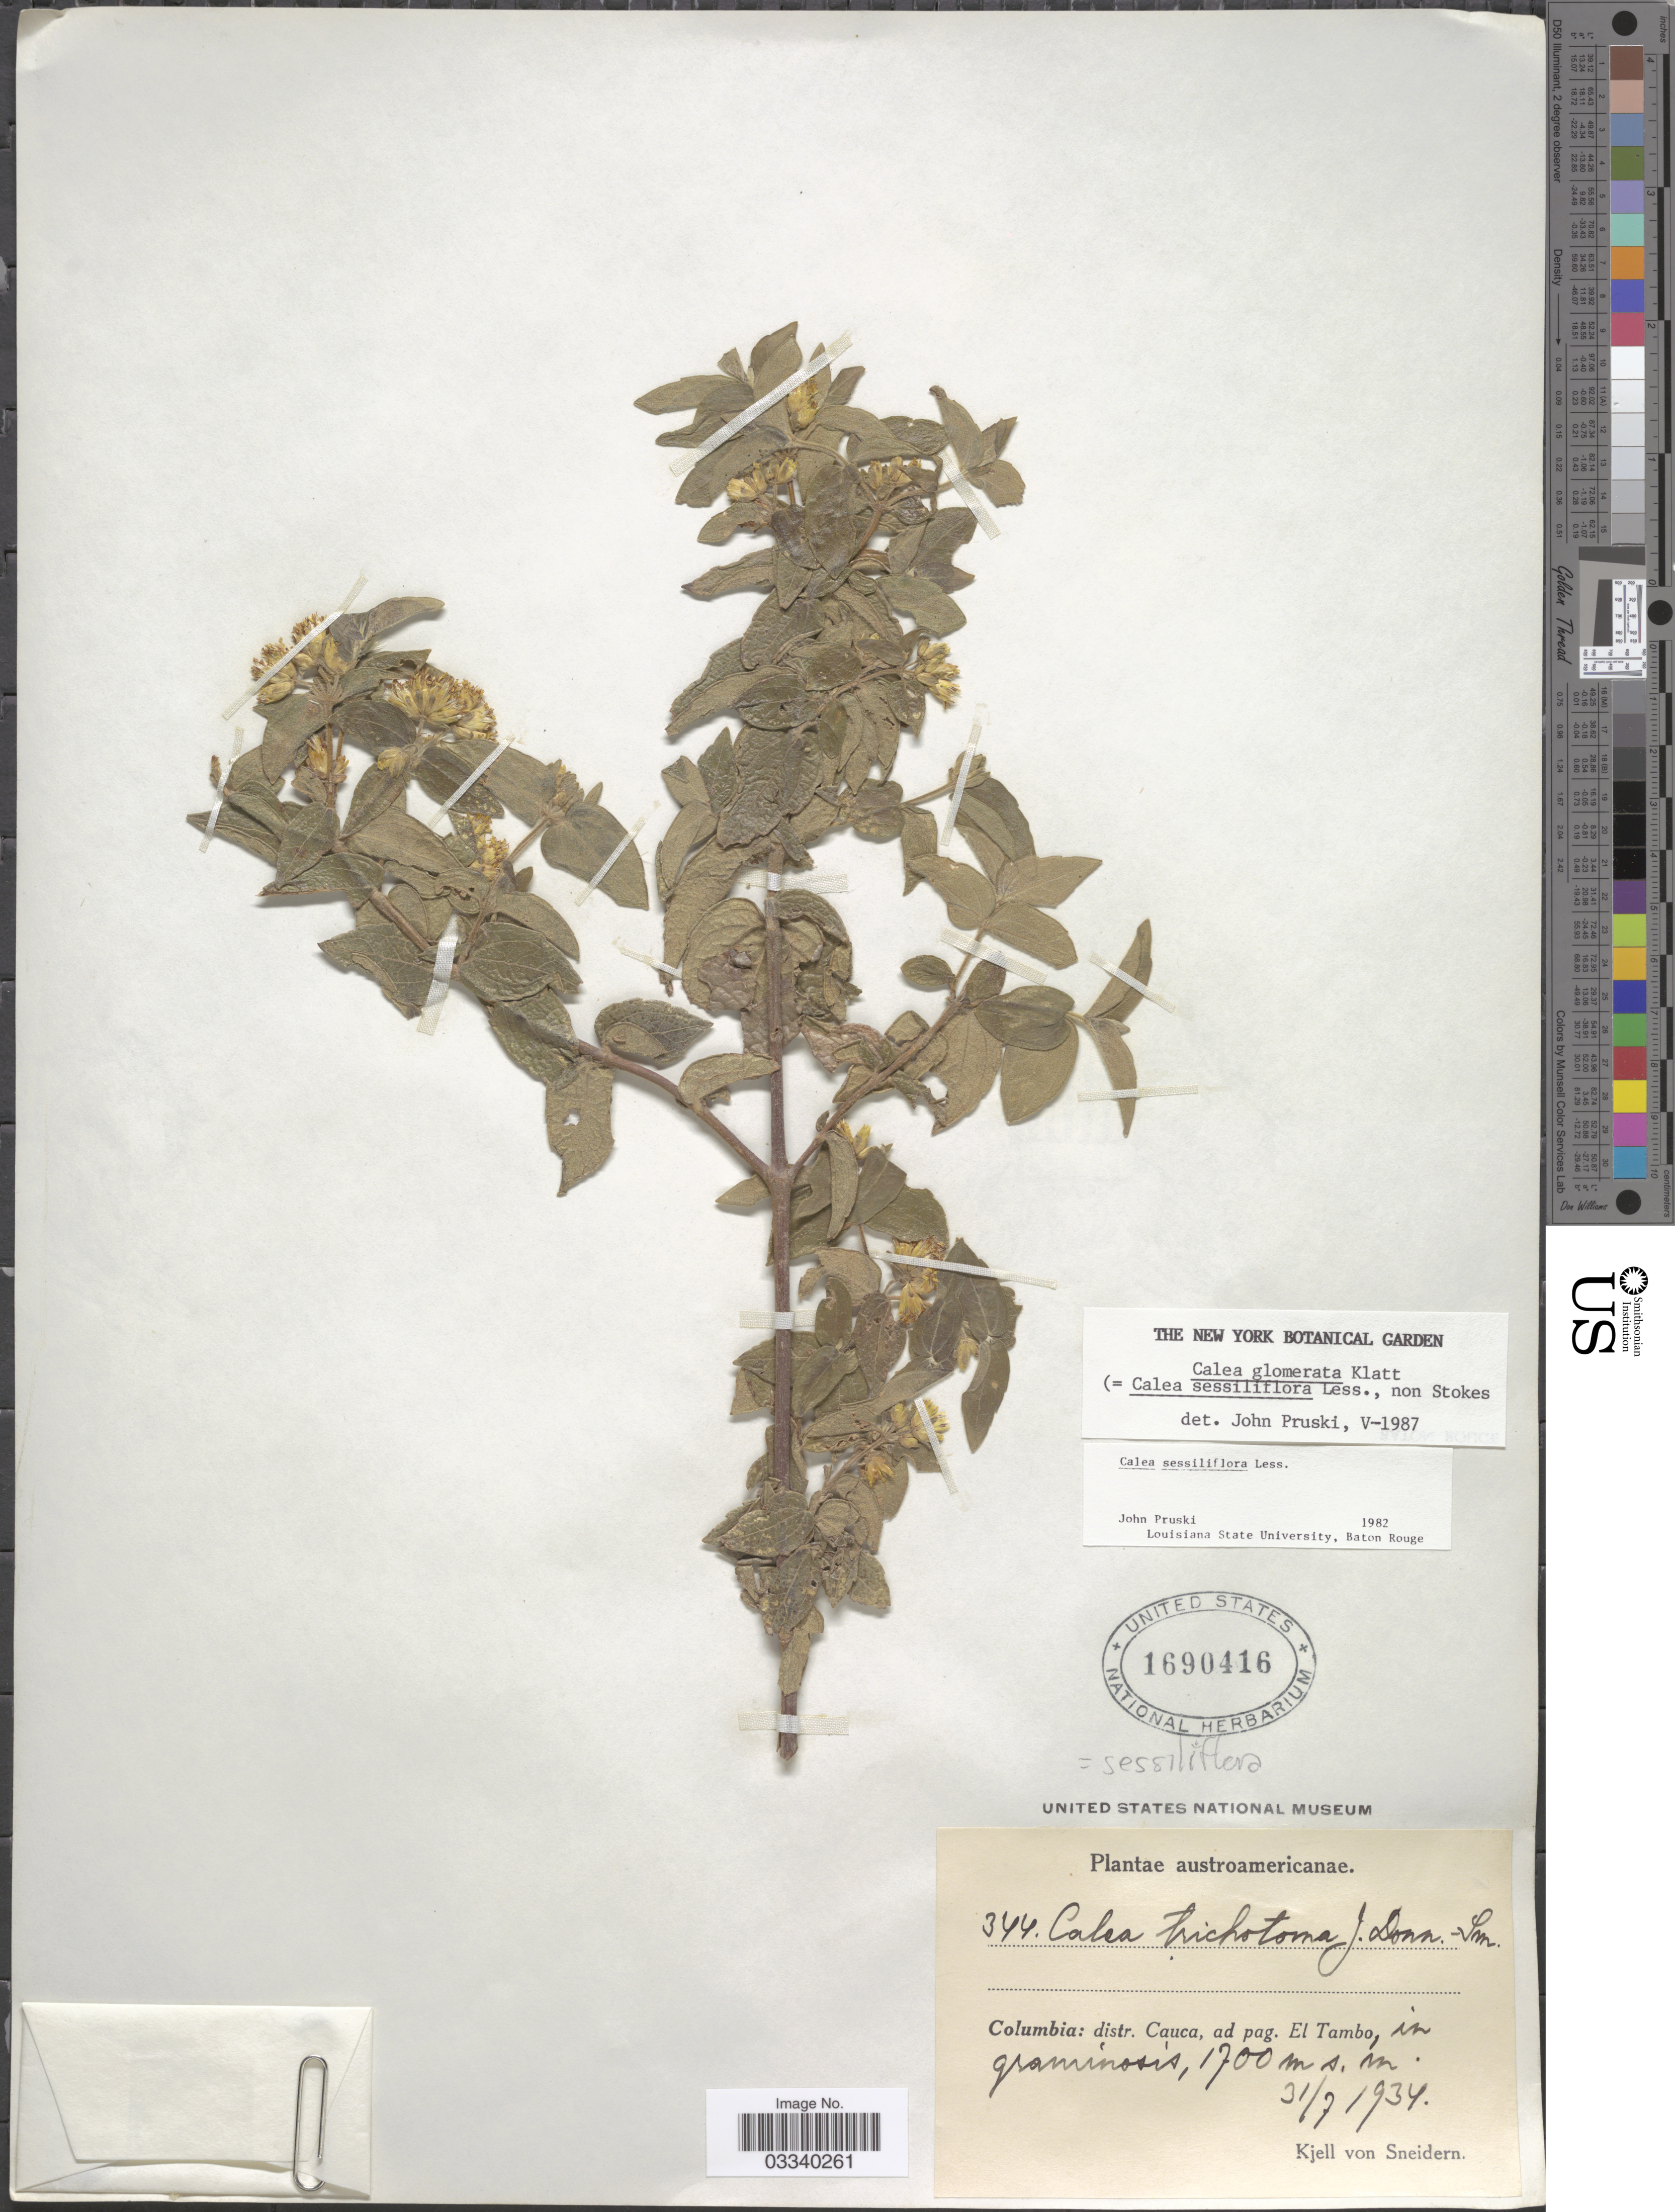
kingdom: Plantae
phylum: Tracheophyta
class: Magnoliopsida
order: Asterales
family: Asteraceae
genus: Calea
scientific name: Calea sessiliflora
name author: Less.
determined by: Pruski, J. F.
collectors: K. von Sneidern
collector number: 344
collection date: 1934-07-31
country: Colombia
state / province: Cauca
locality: Distr. Cauca, ad pag. El Tambo.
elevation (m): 1700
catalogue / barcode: US 1690416